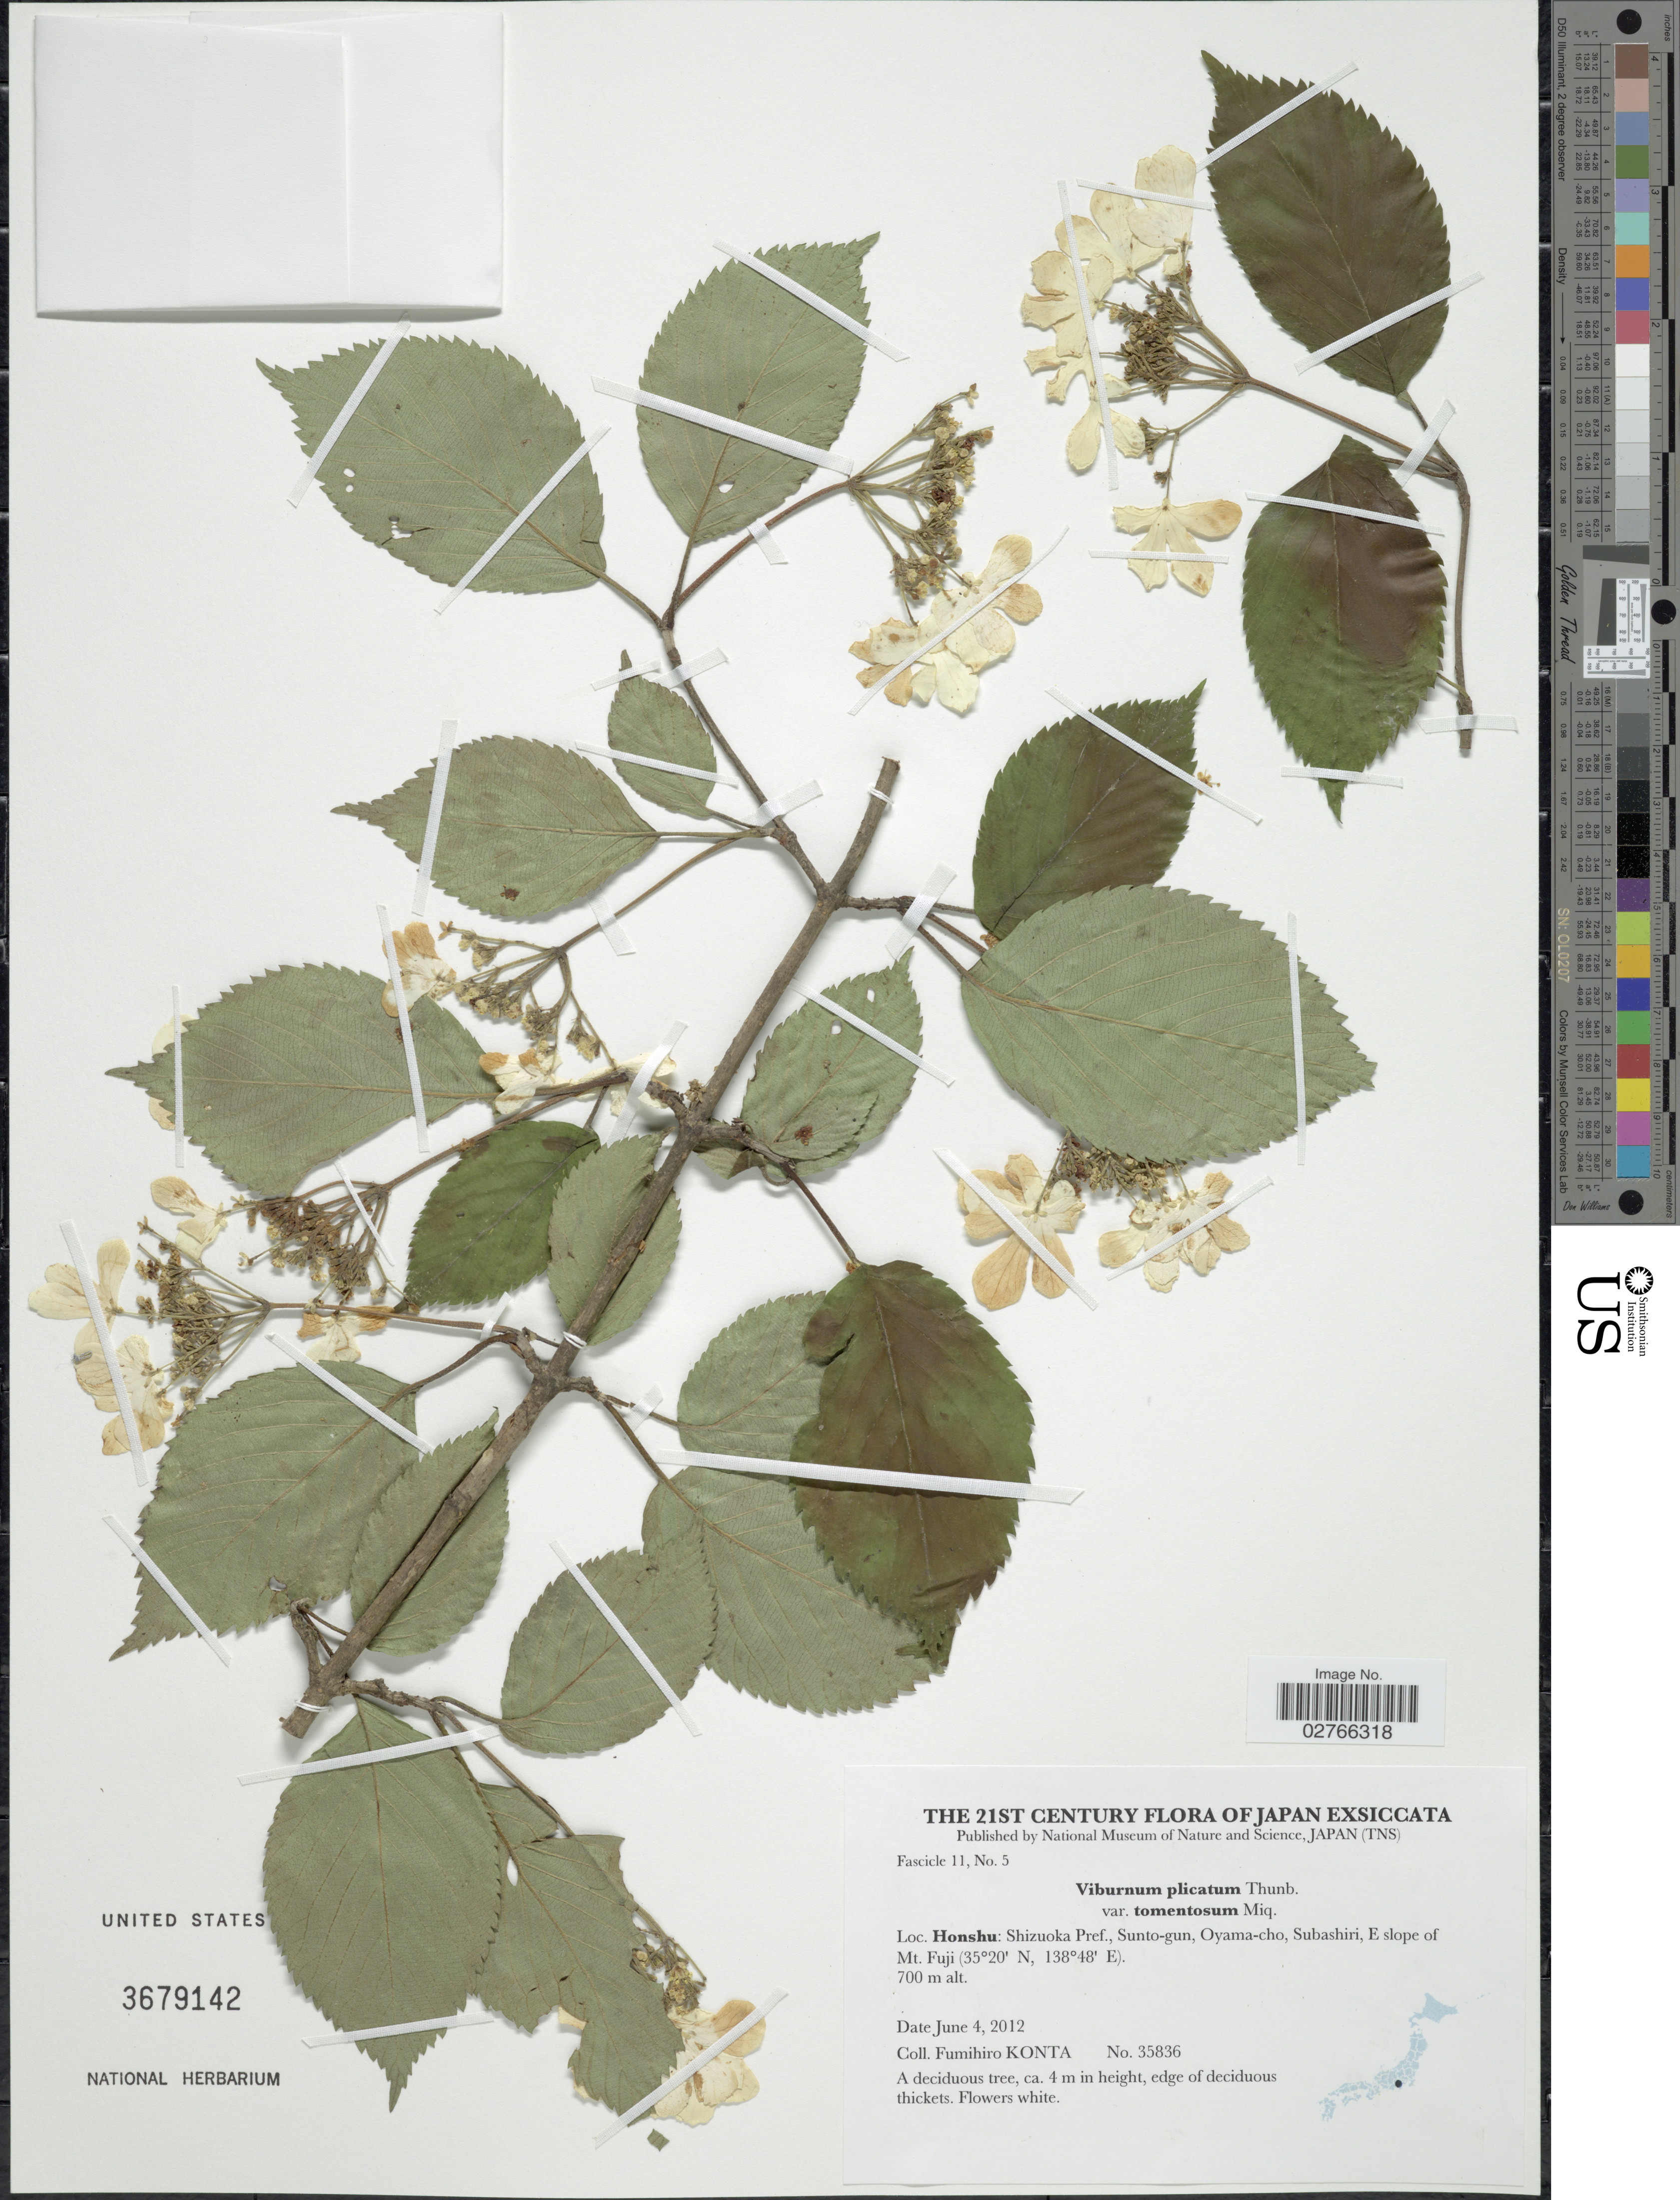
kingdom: Plantae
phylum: Tracheophyta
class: Magnoliopsida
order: Dipsacales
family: Viburnaceae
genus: Viburnum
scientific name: Viburnum plicatum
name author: Thunb.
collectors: F. Konta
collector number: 35836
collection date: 2012-06-04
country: Japan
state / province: Sizuoka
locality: Honshu: Shizuoka Pref., Sunto-gun, Oyama-cho, Subashiri, E slope of Mt. Fuji.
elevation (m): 700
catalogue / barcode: US 3679142